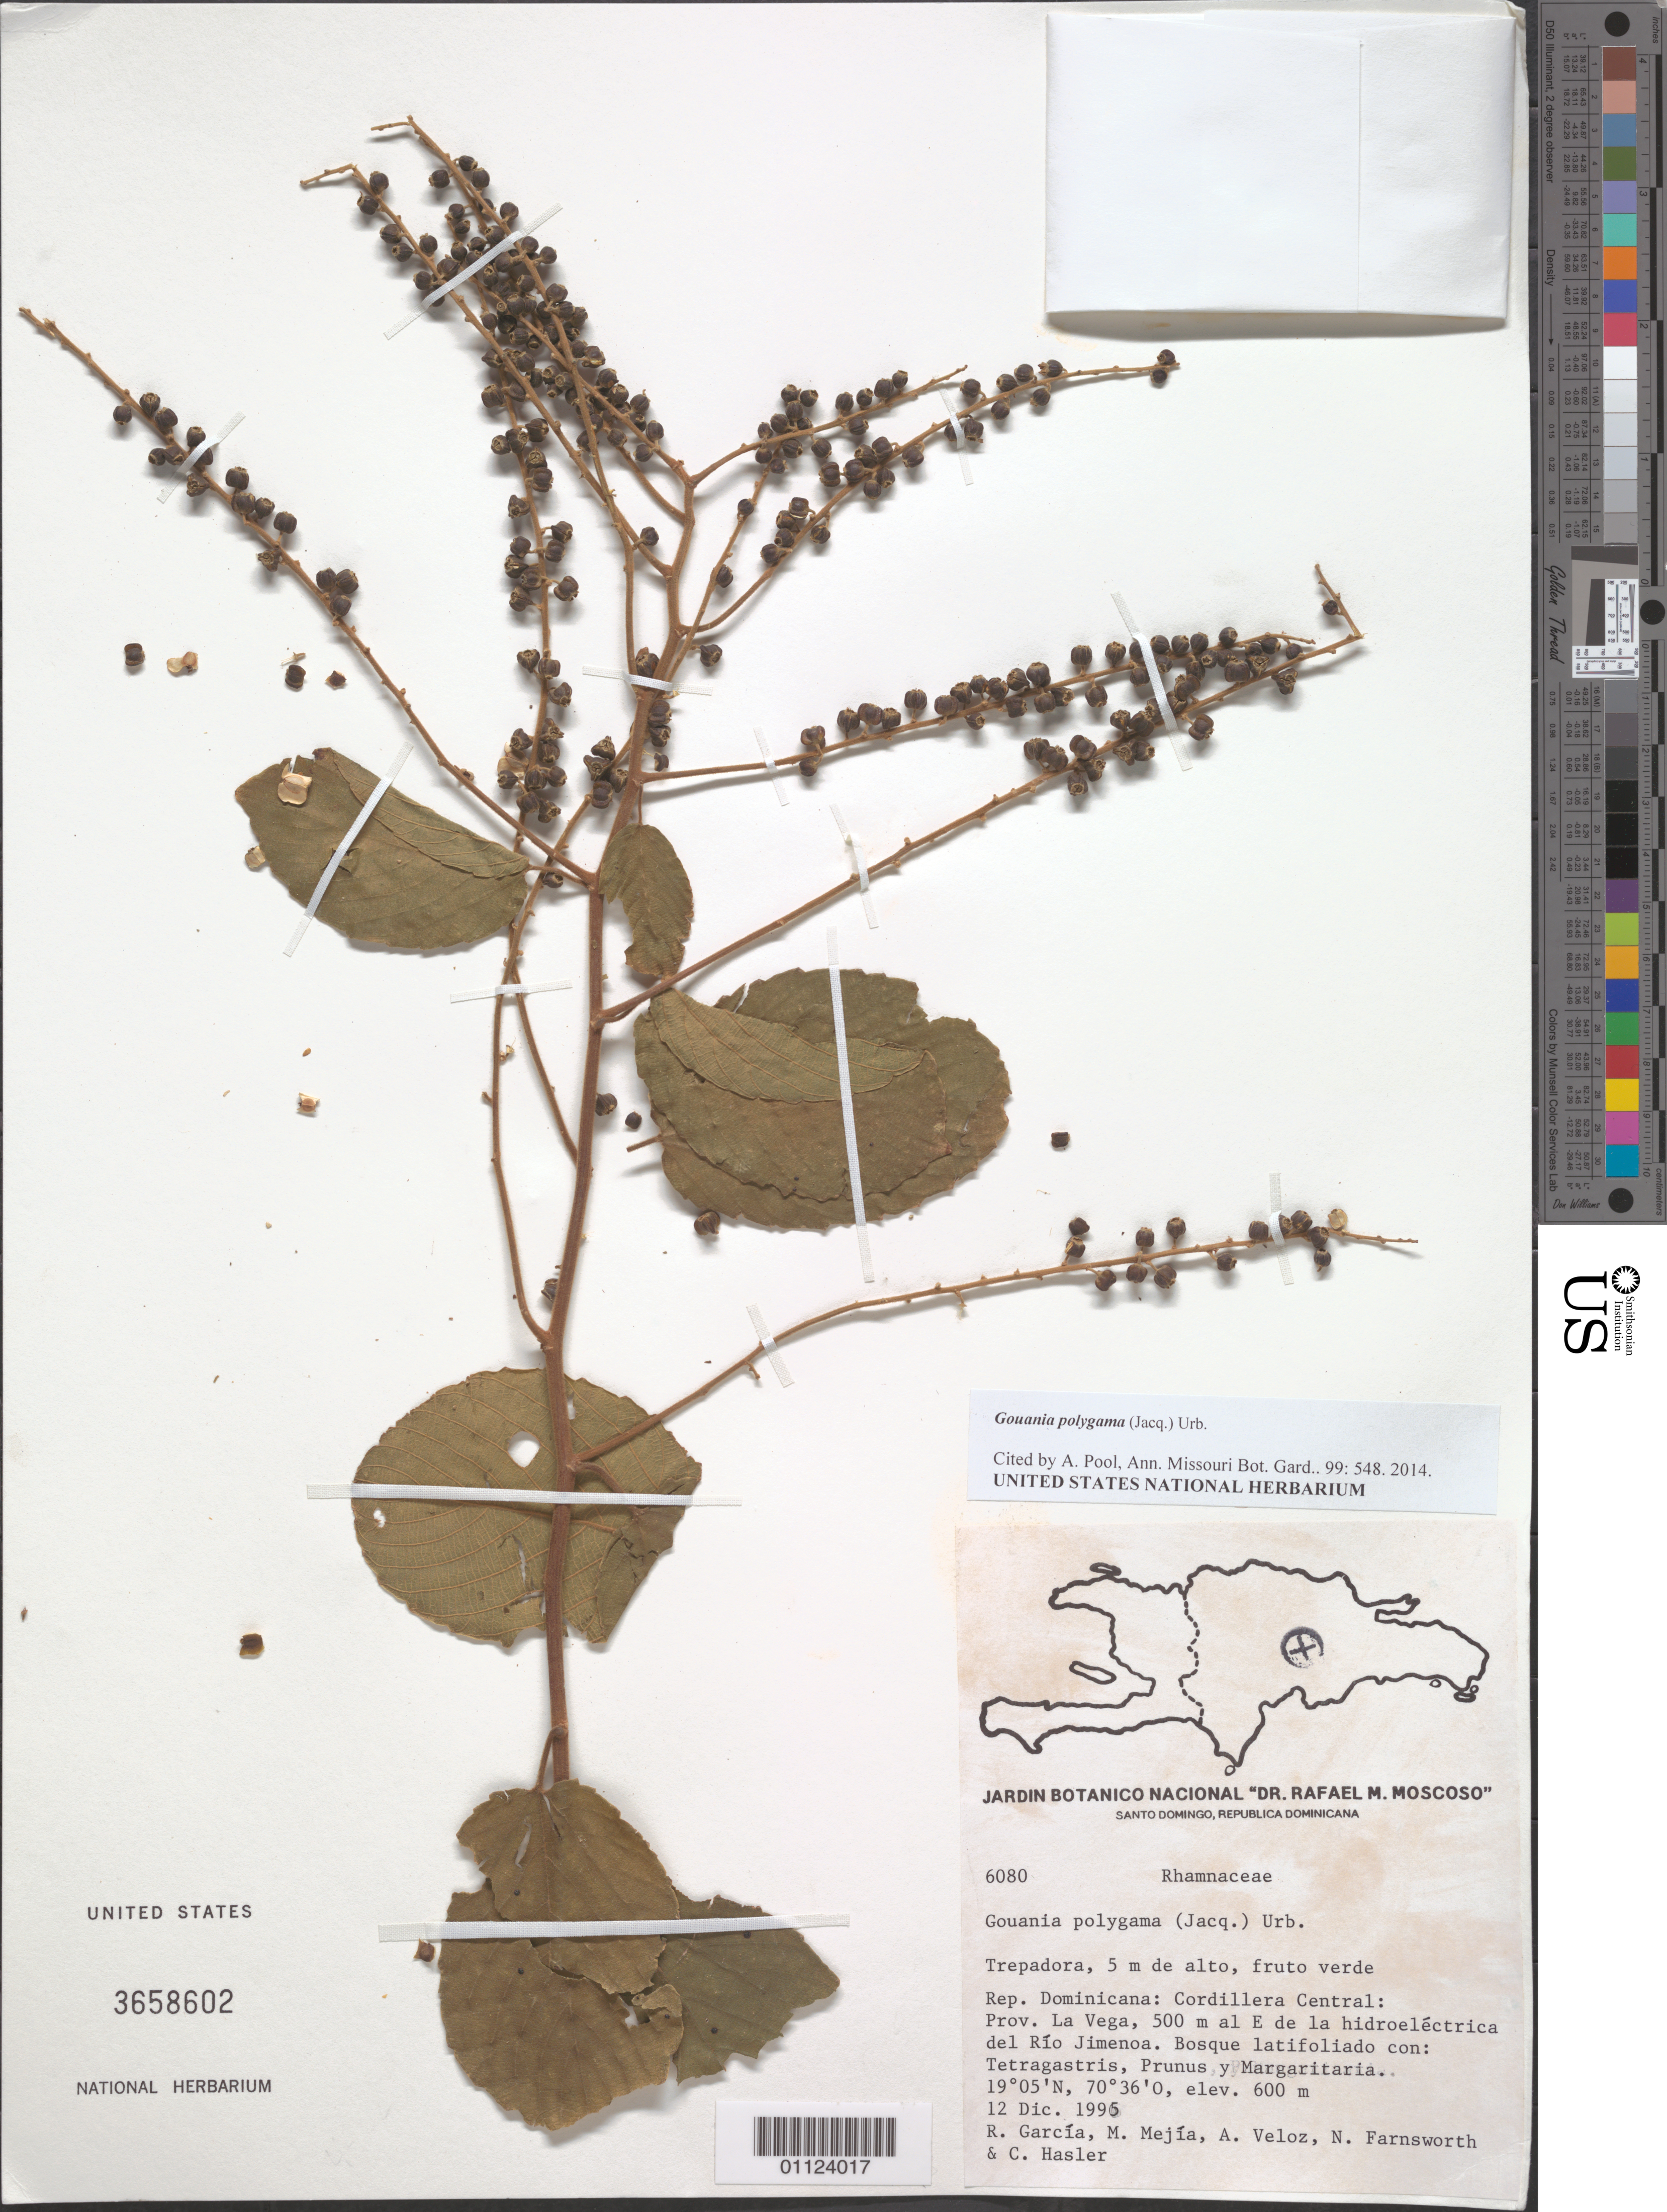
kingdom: Plantae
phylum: Tracheophyta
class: Magnoliopsida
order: Rosales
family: Rhamnaceae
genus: Gouania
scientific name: Gouania polygama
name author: (Jacq.) Urb.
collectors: R. G. García, M. Mejia, A. Veloz, N. Farnsworth & C. Hasler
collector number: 6080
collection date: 1995-12-12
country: Dominican Republic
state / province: La Vega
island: Hispaniola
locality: Cordillera Central, 500 m al E de la Hidroelélectrica del Río Jimenoa.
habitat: Bosque latifoliado con: Tetragastris, Prunus y Margaritaria.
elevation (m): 600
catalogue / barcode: US 3658602